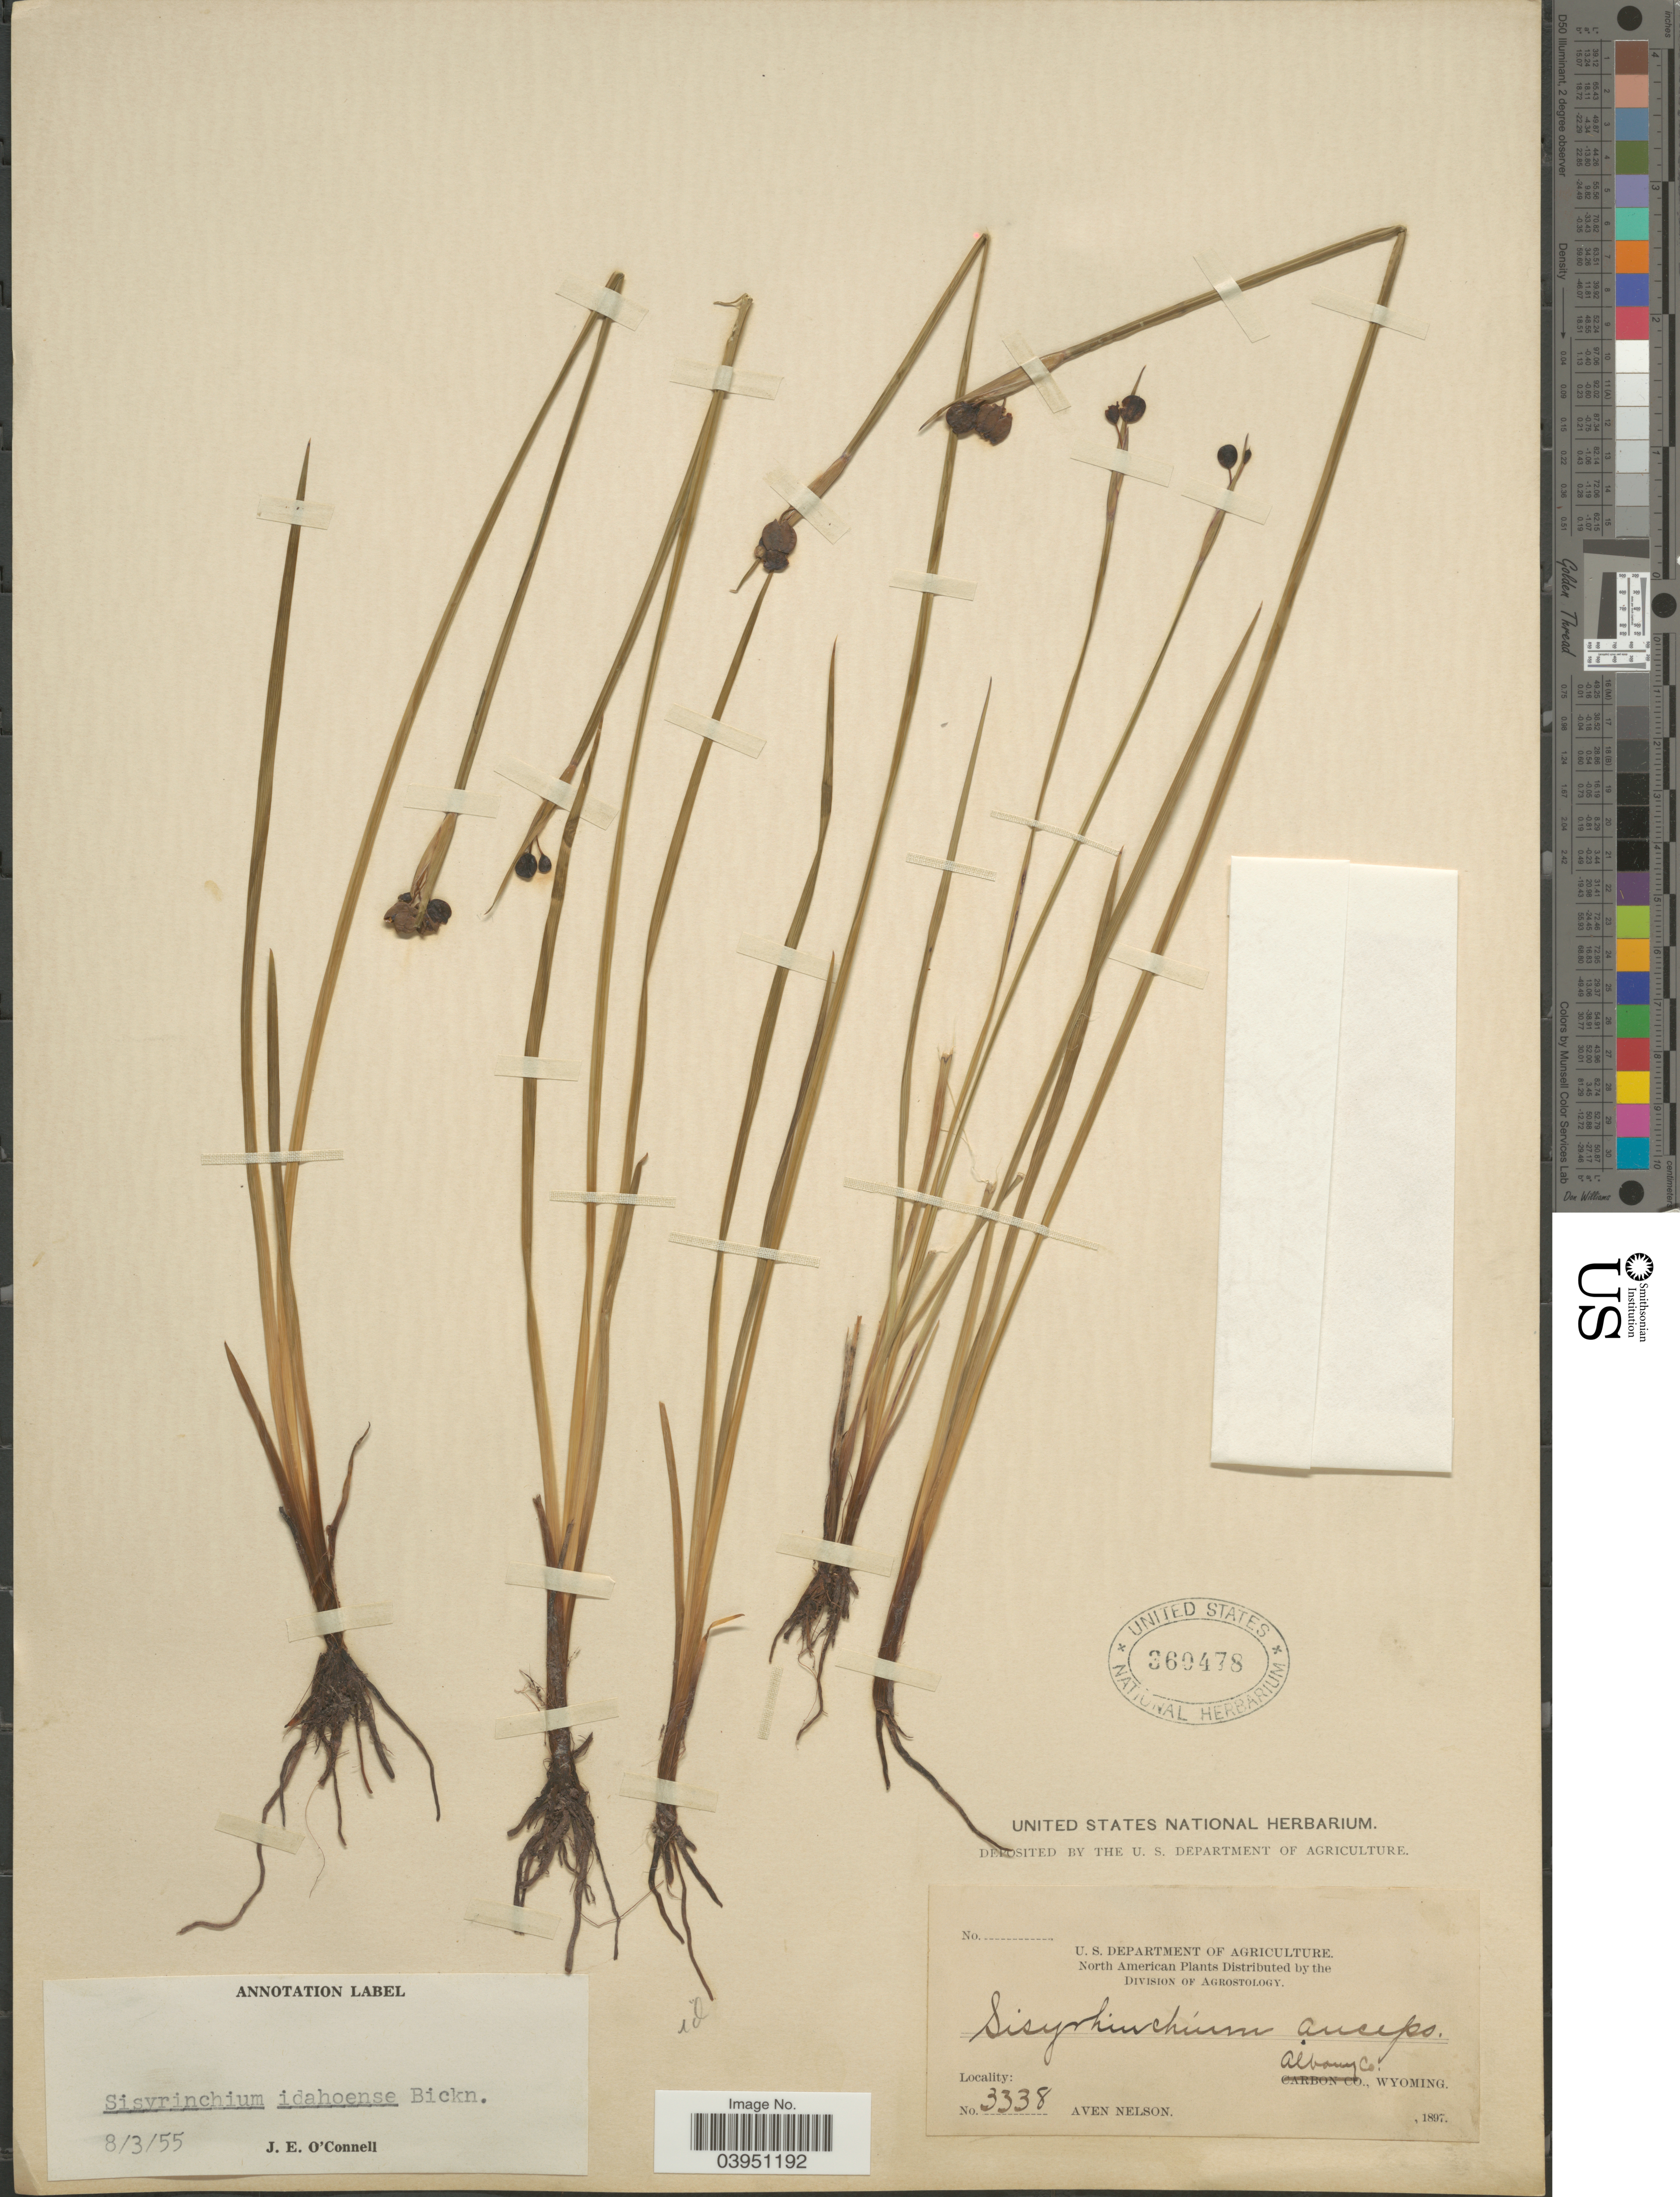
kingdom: Plantae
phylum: Tracheophyta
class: Liliopsida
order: Asparagales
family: Iridaceae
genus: Sisyrinchium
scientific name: Sisyrinchium idahoense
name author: E.P. Bicknell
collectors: A. Nelson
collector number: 3338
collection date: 1897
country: United States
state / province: Wyoming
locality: Albany Co.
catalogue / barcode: US 360478